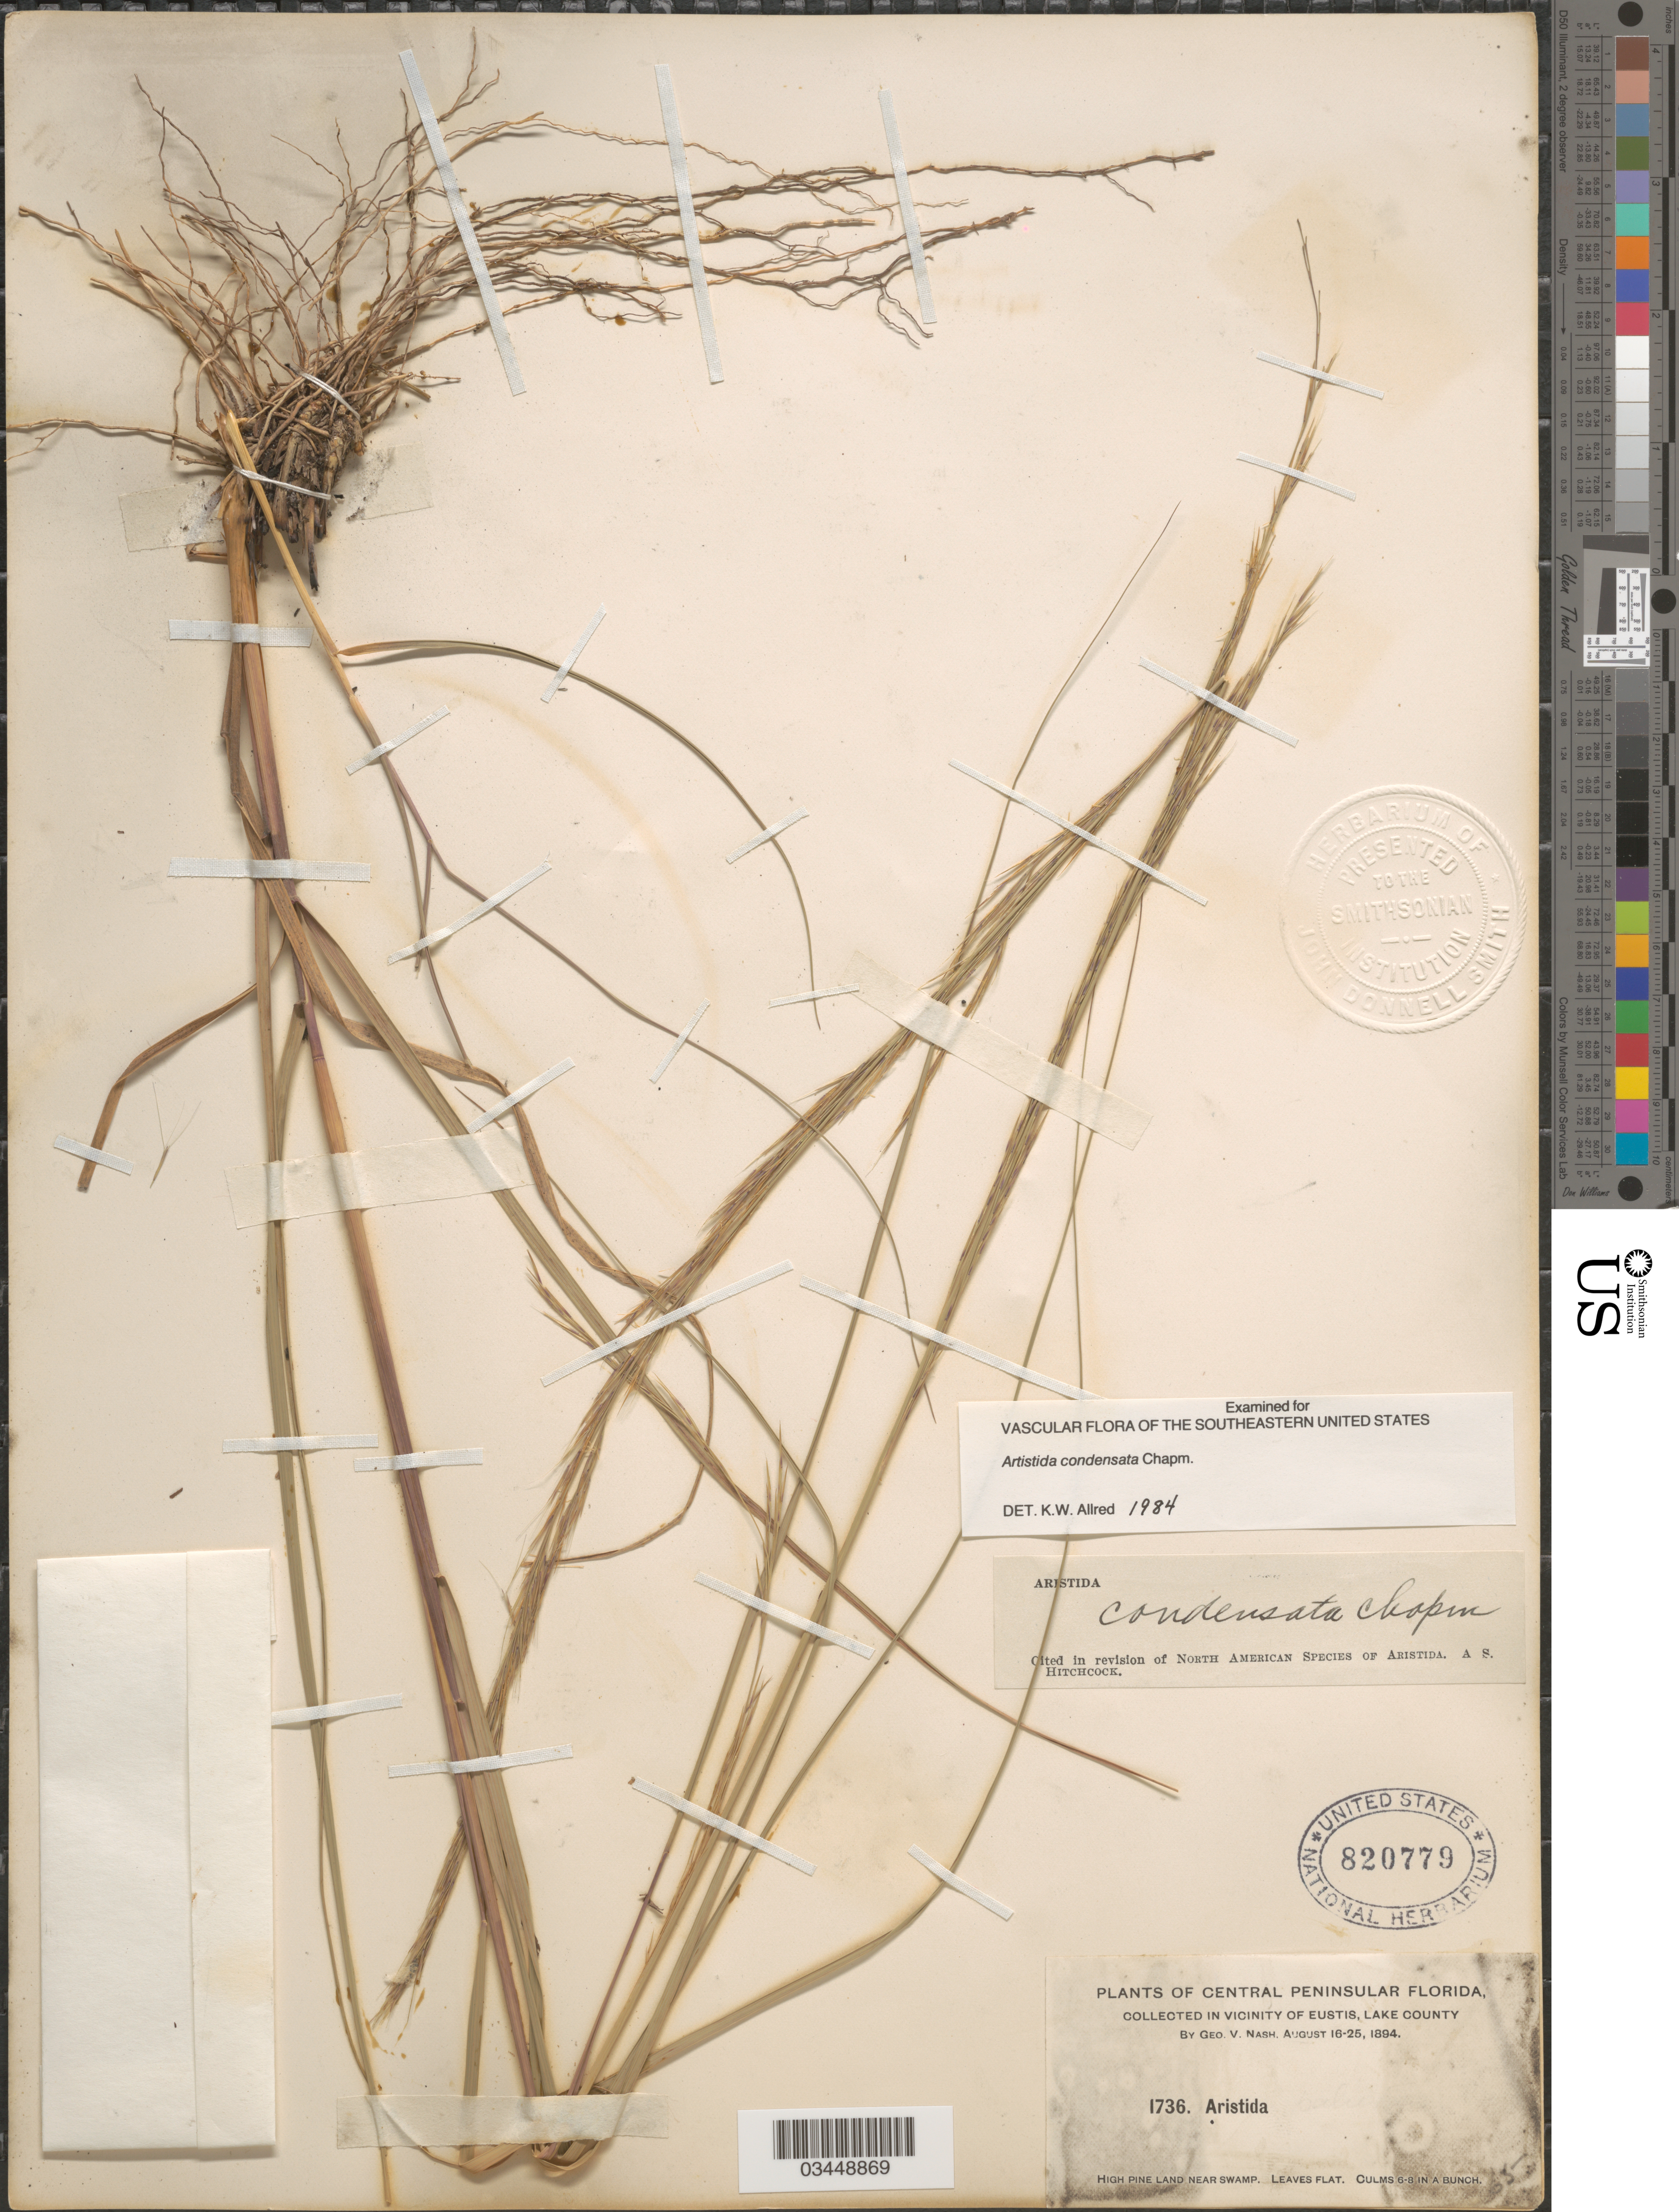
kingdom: Plantae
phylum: Tracheophyta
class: Liliopsida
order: Poales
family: Poaceae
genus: Aristida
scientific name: Aristida condensata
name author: Chapm.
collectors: G. V. Nash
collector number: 1736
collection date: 1894-08-16/1894-08-25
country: United States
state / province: Florida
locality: Central Peninsular Florida, in vicinity of Eustis, Lake County. High pine land near swamp.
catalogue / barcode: US 820779